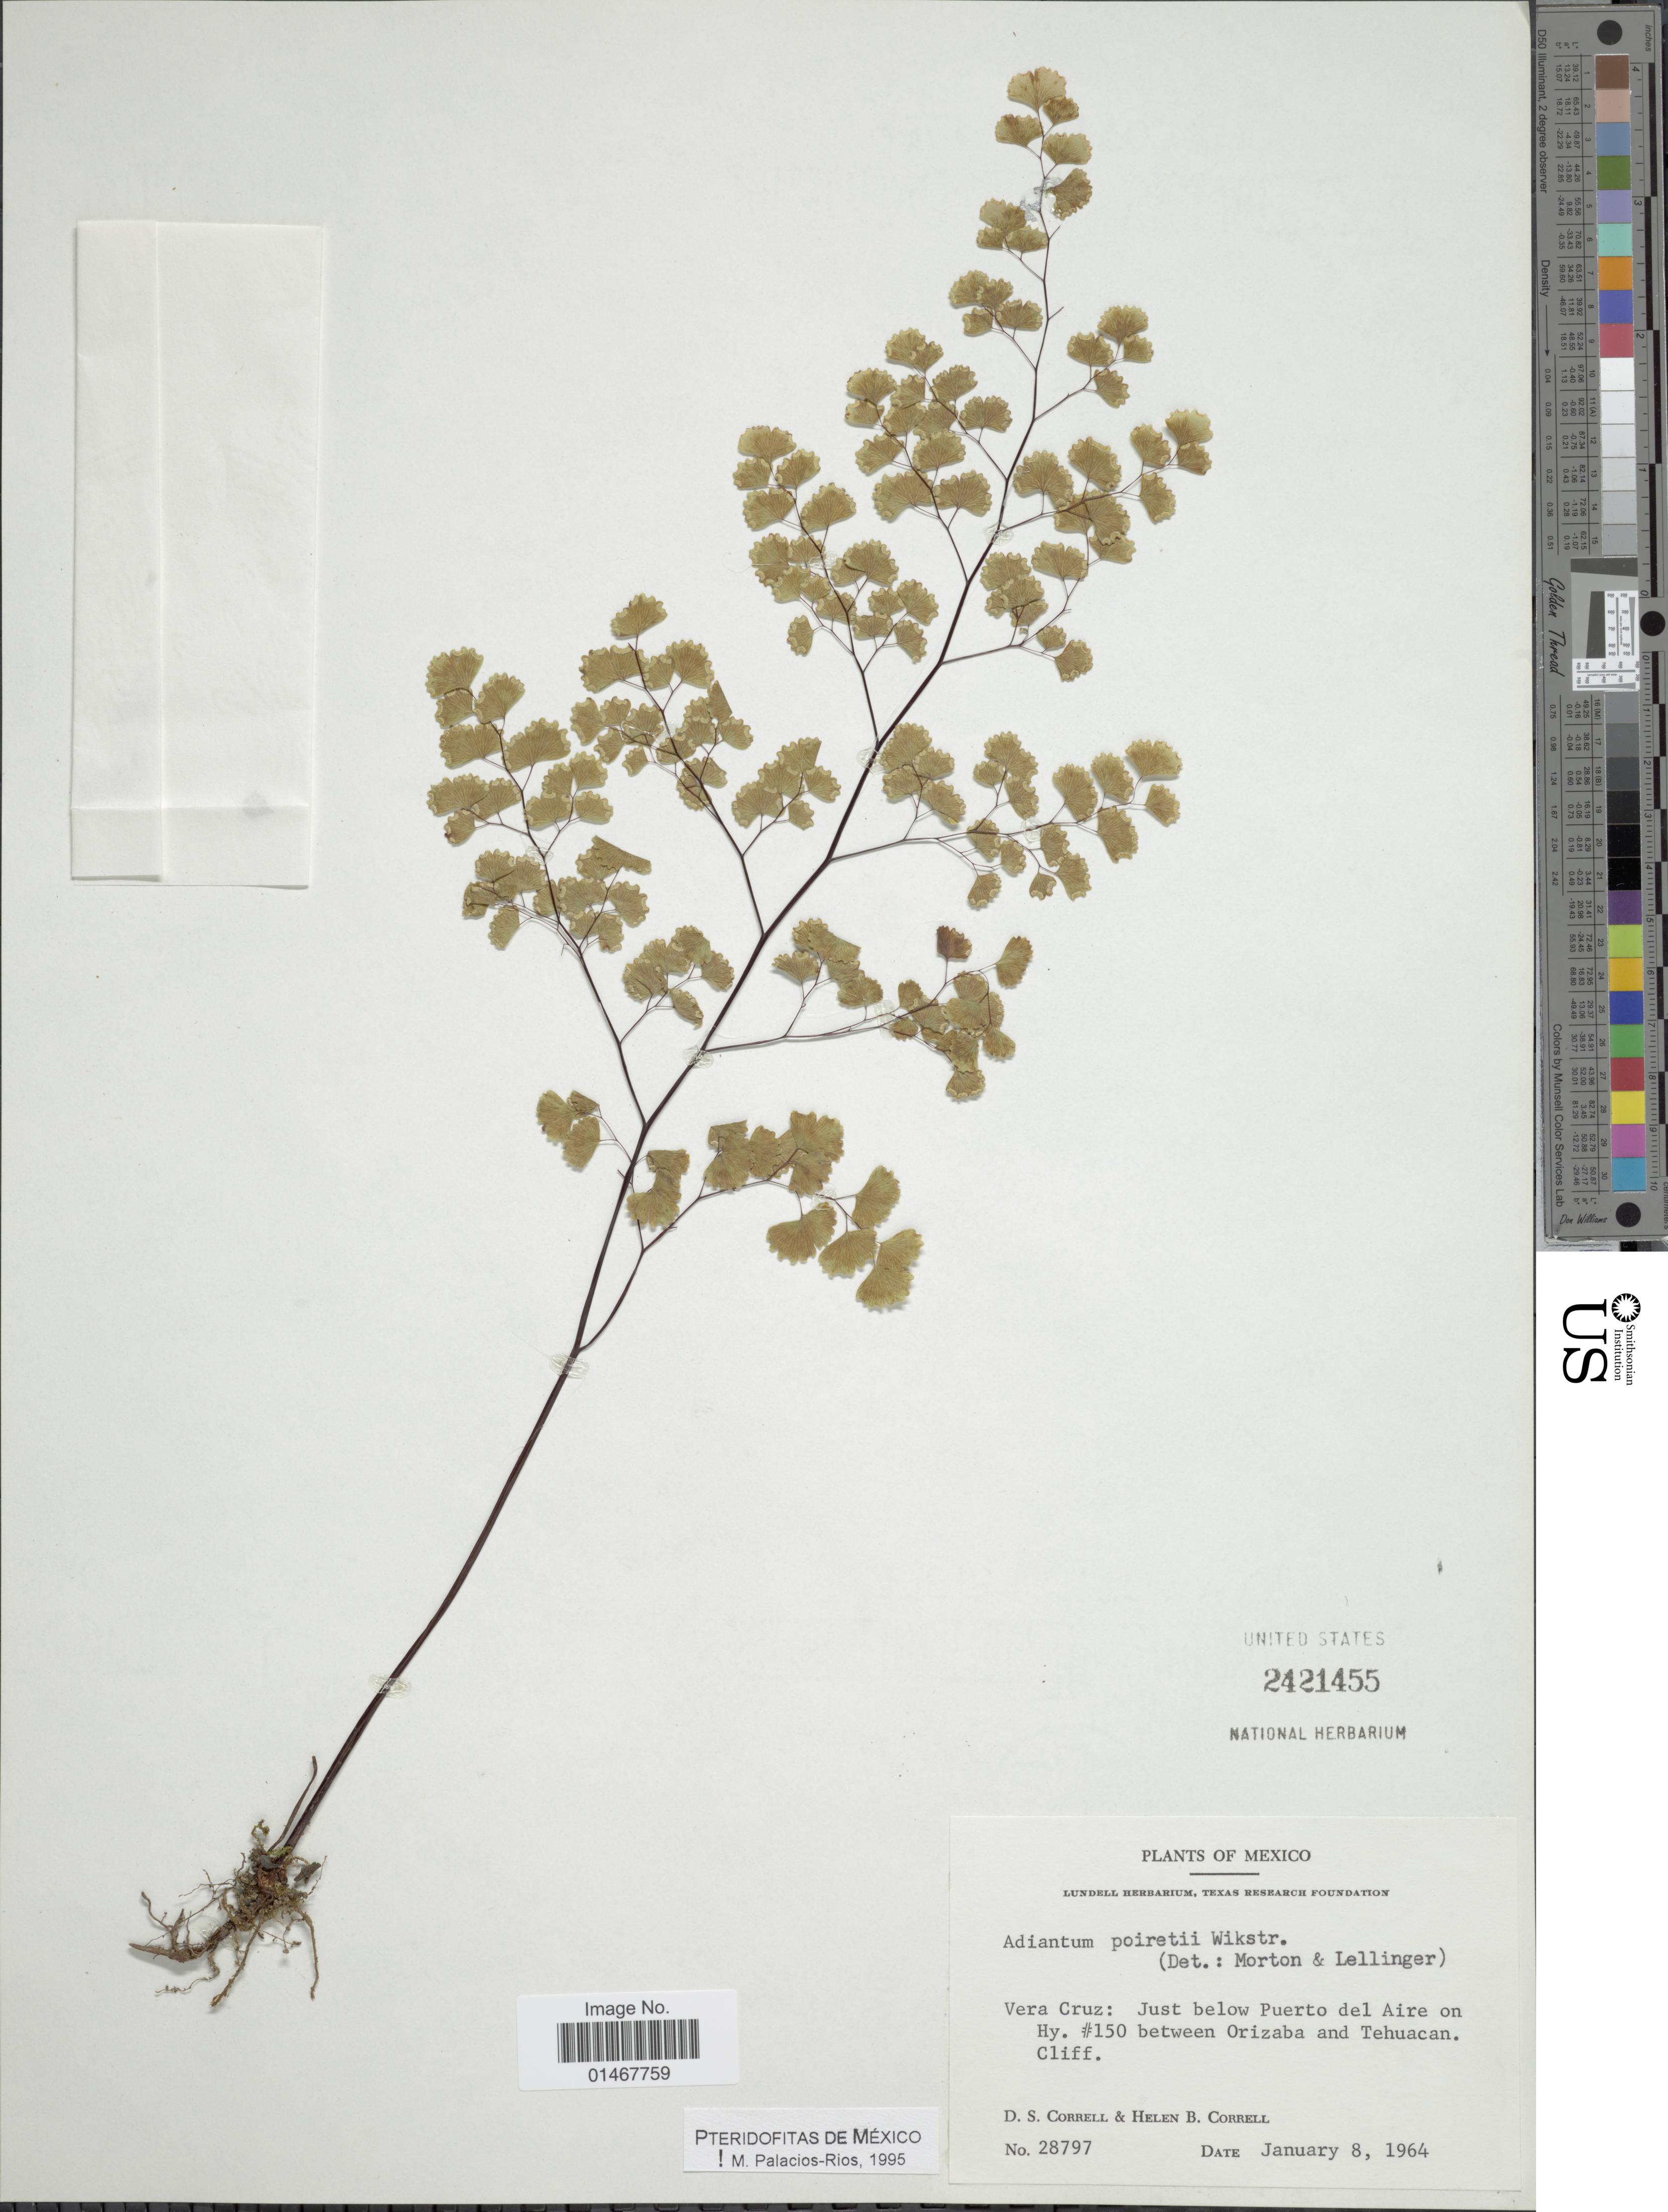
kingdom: Plantae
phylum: Tracheophyta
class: Polypodiopsida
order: Polypodiales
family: Pteridaceae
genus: Adiantum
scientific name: Adiantum poiretii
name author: Wikstr.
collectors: D. S. Correll & H. Correll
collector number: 28797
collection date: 1964-01-08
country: Mexico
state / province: Veracruz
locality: Vera Cruz: Just below Puerto del Aire on Hy. # 150 between Orizaba and Tehuacan. Cliff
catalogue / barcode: US 2421455